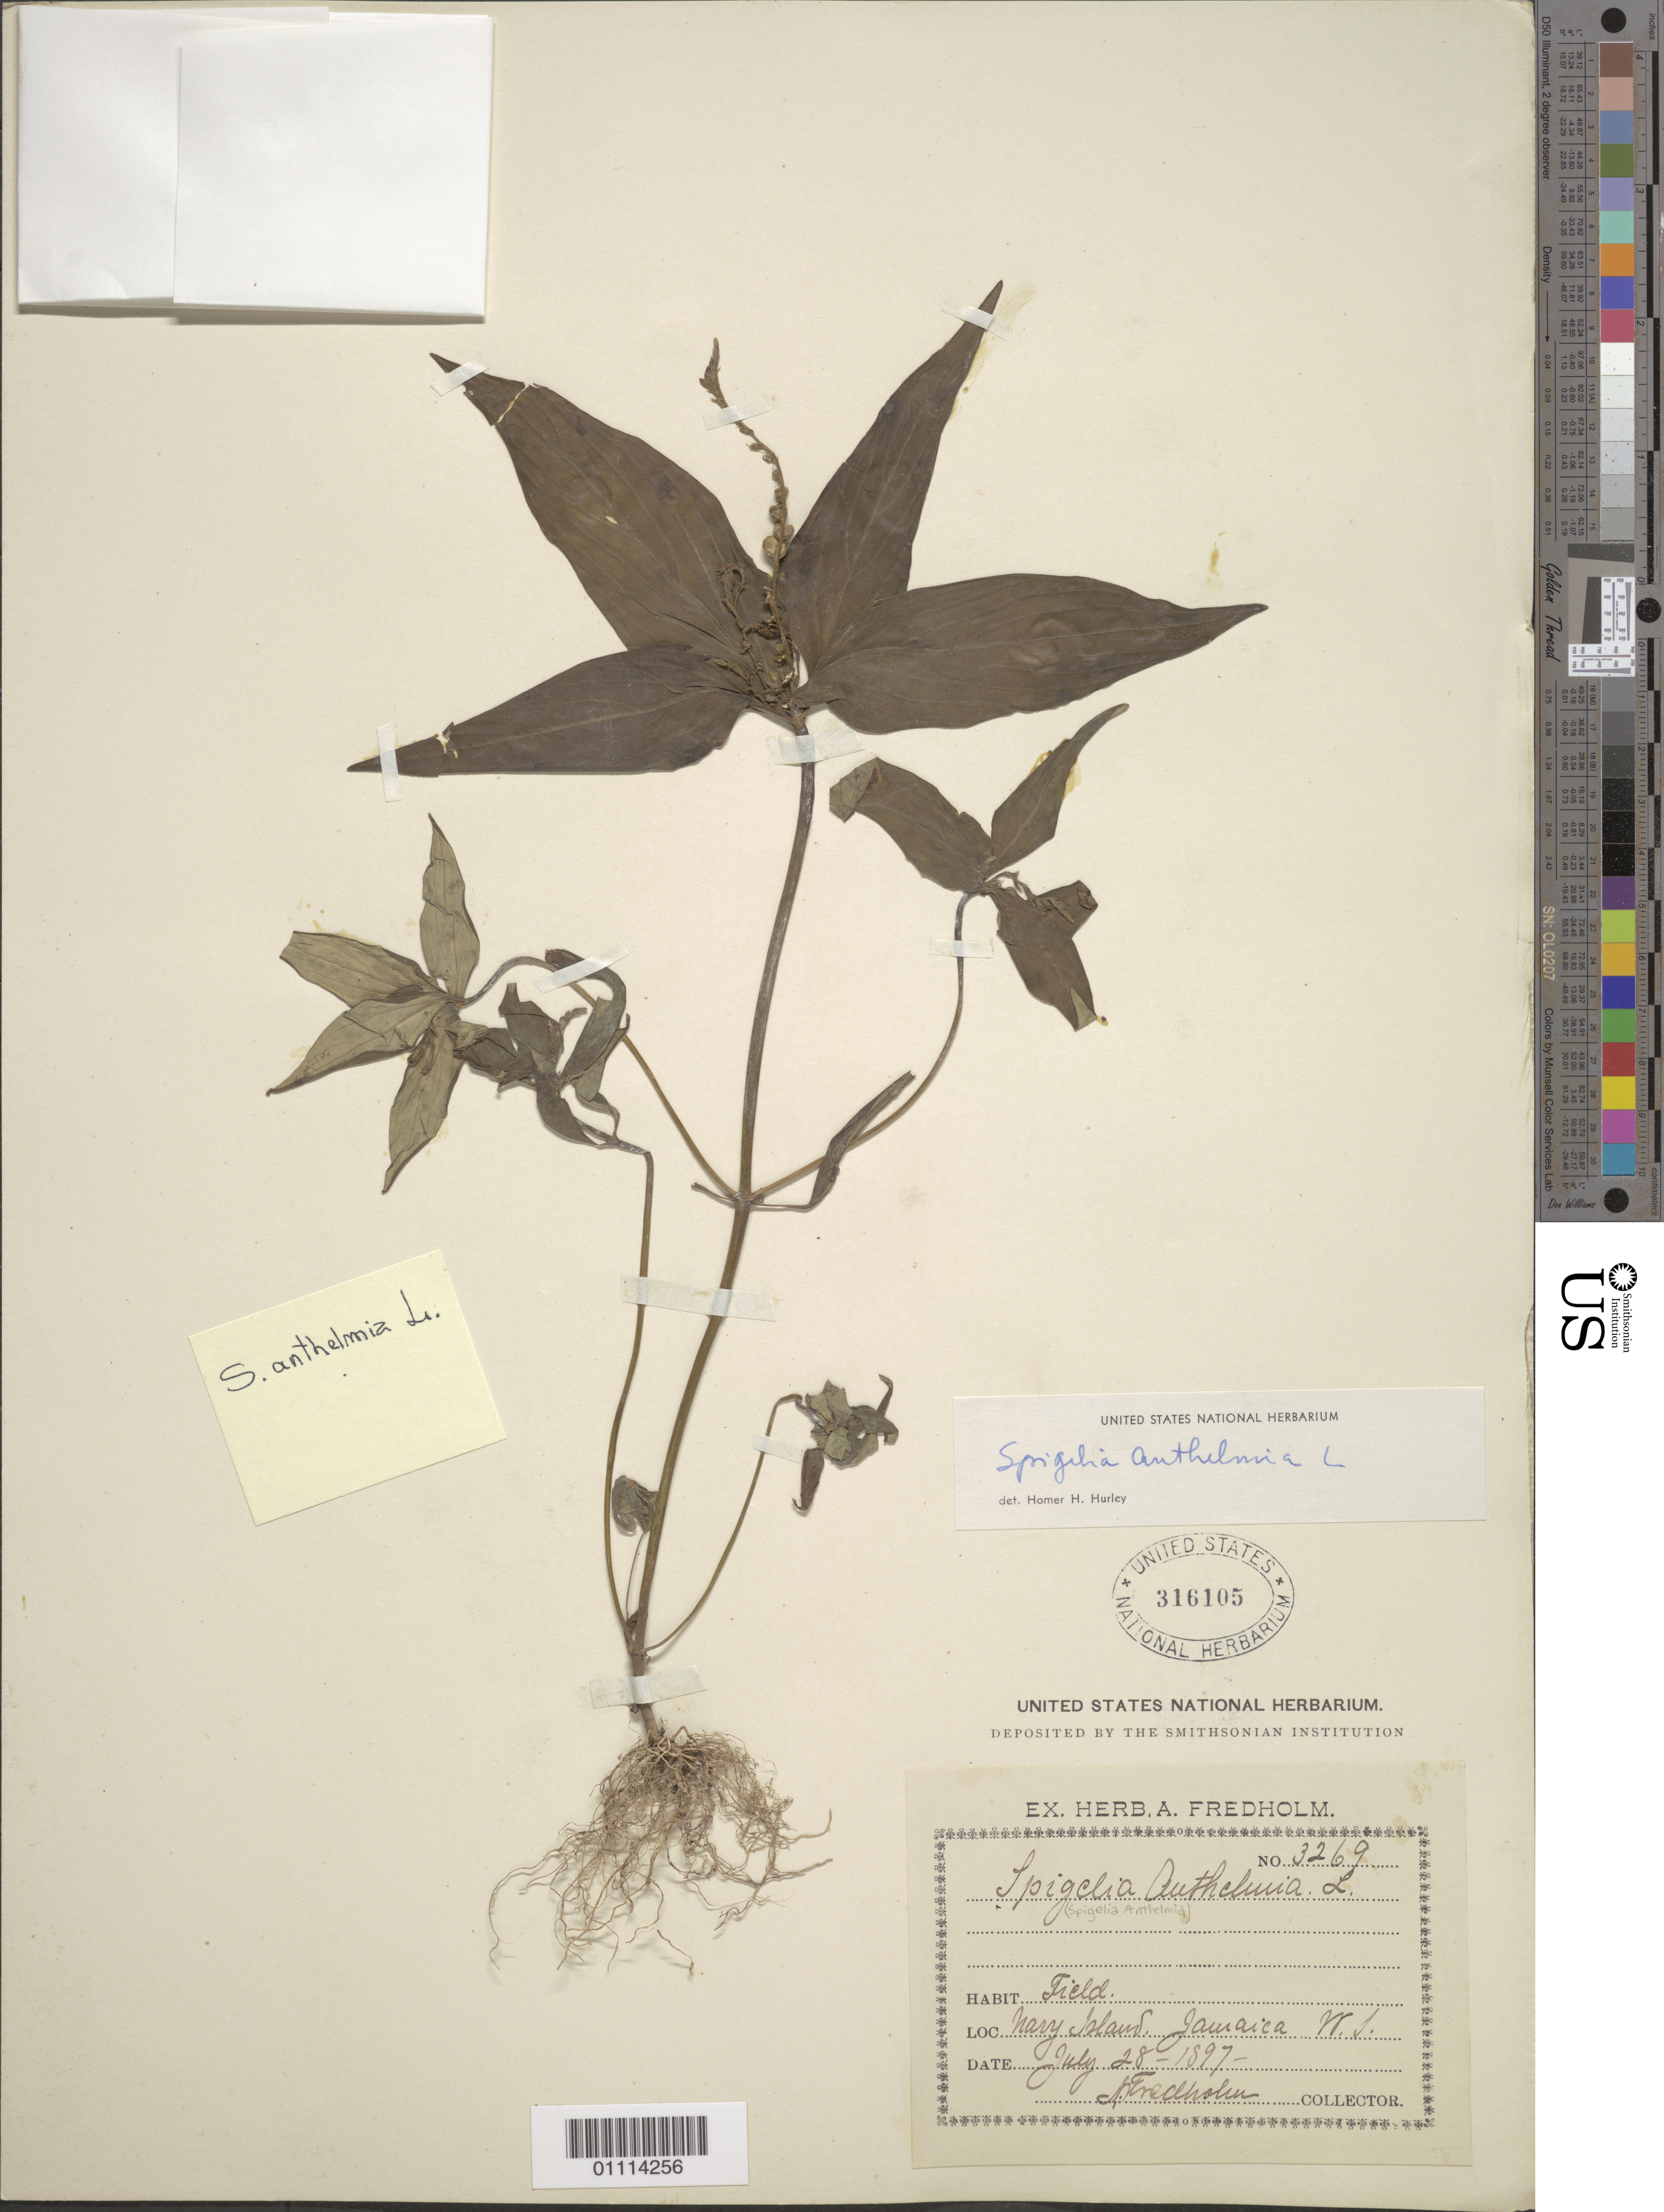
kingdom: Plantae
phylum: Tracheophyta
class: Magnoliopsida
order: Gentianales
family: Loganiaceae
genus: Spigelia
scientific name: Spigelia anthelmia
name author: L.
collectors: A. Fredholm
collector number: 3269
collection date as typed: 28 Jul 1897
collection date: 1897-07-28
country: Jamaica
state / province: Portland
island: Navy Island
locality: Navy Island. Field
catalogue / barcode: US 316105